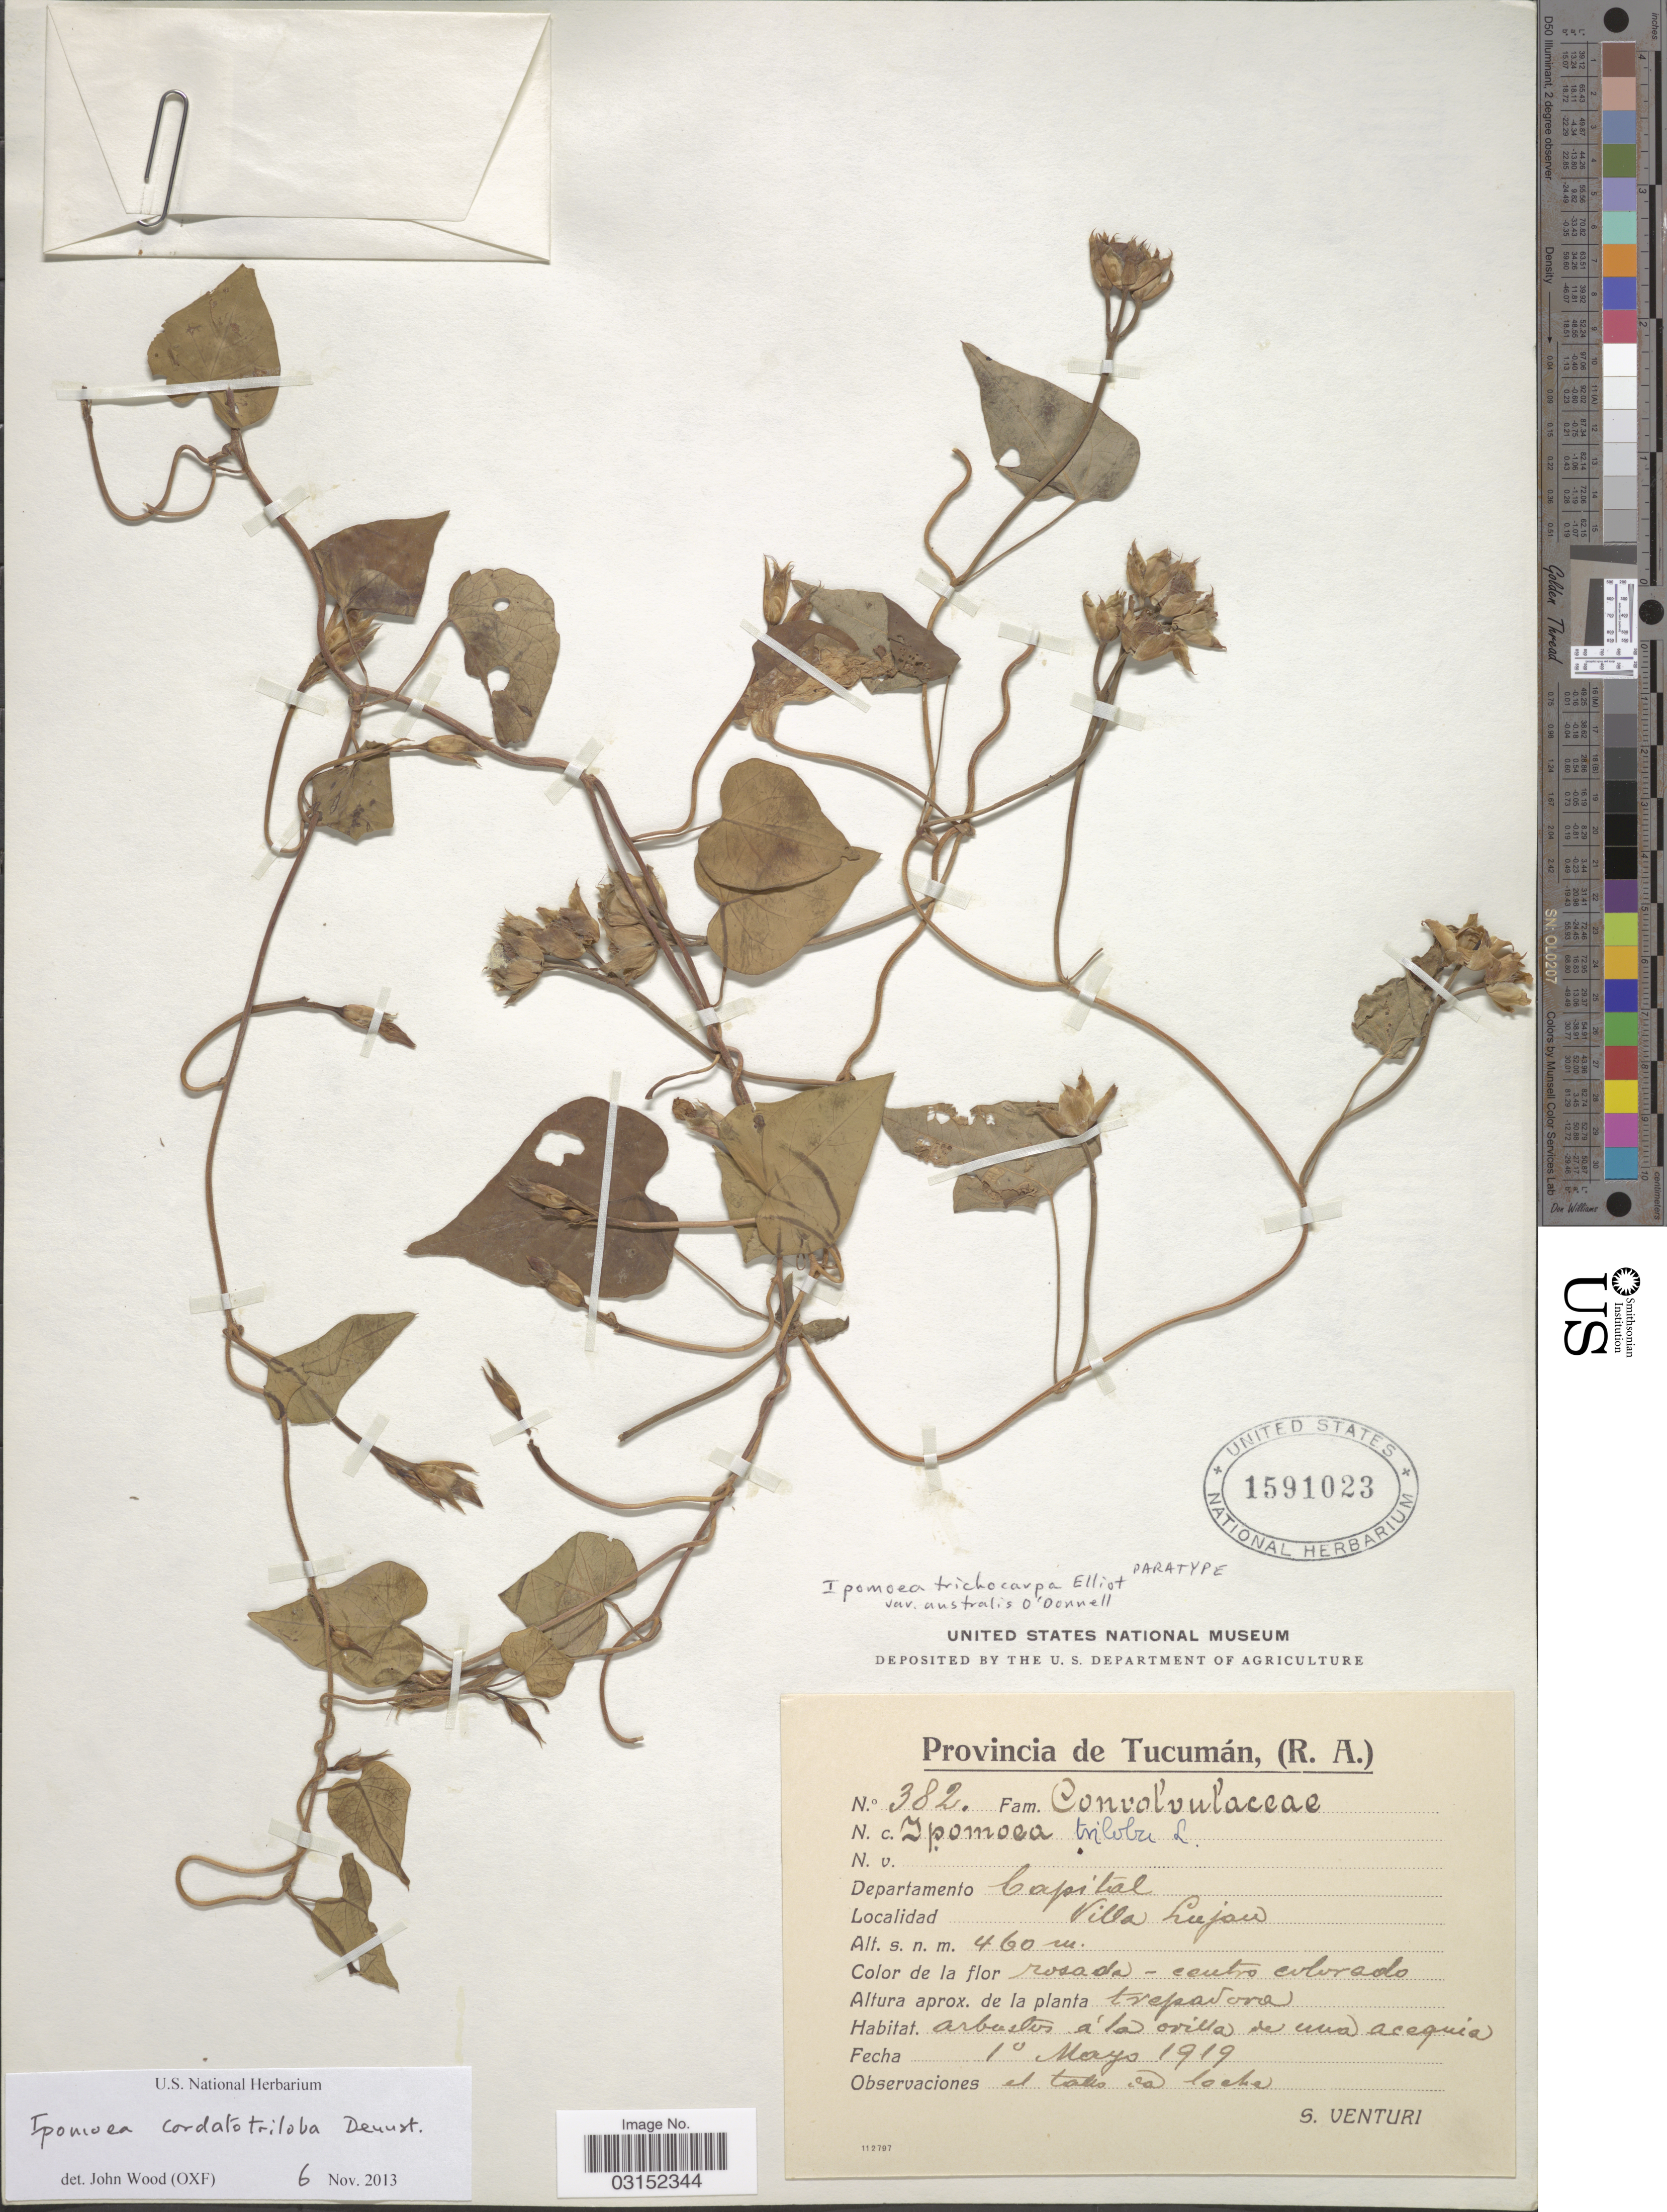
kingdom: Plantae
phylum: Tracheophyta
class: Magnoliopsida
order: Solanales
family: Convolvulaceae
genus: Ipomoea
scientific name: Ipomoea cordatotriloba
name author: Dennst.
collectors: S. Venturi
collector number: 382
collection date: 1919-05-10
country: Argentina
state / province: Tucuman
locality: Provincia de Tucumán, (R.A.) Departamento Capital, Villa Lujan.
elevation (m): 460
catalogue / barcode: US 1591023